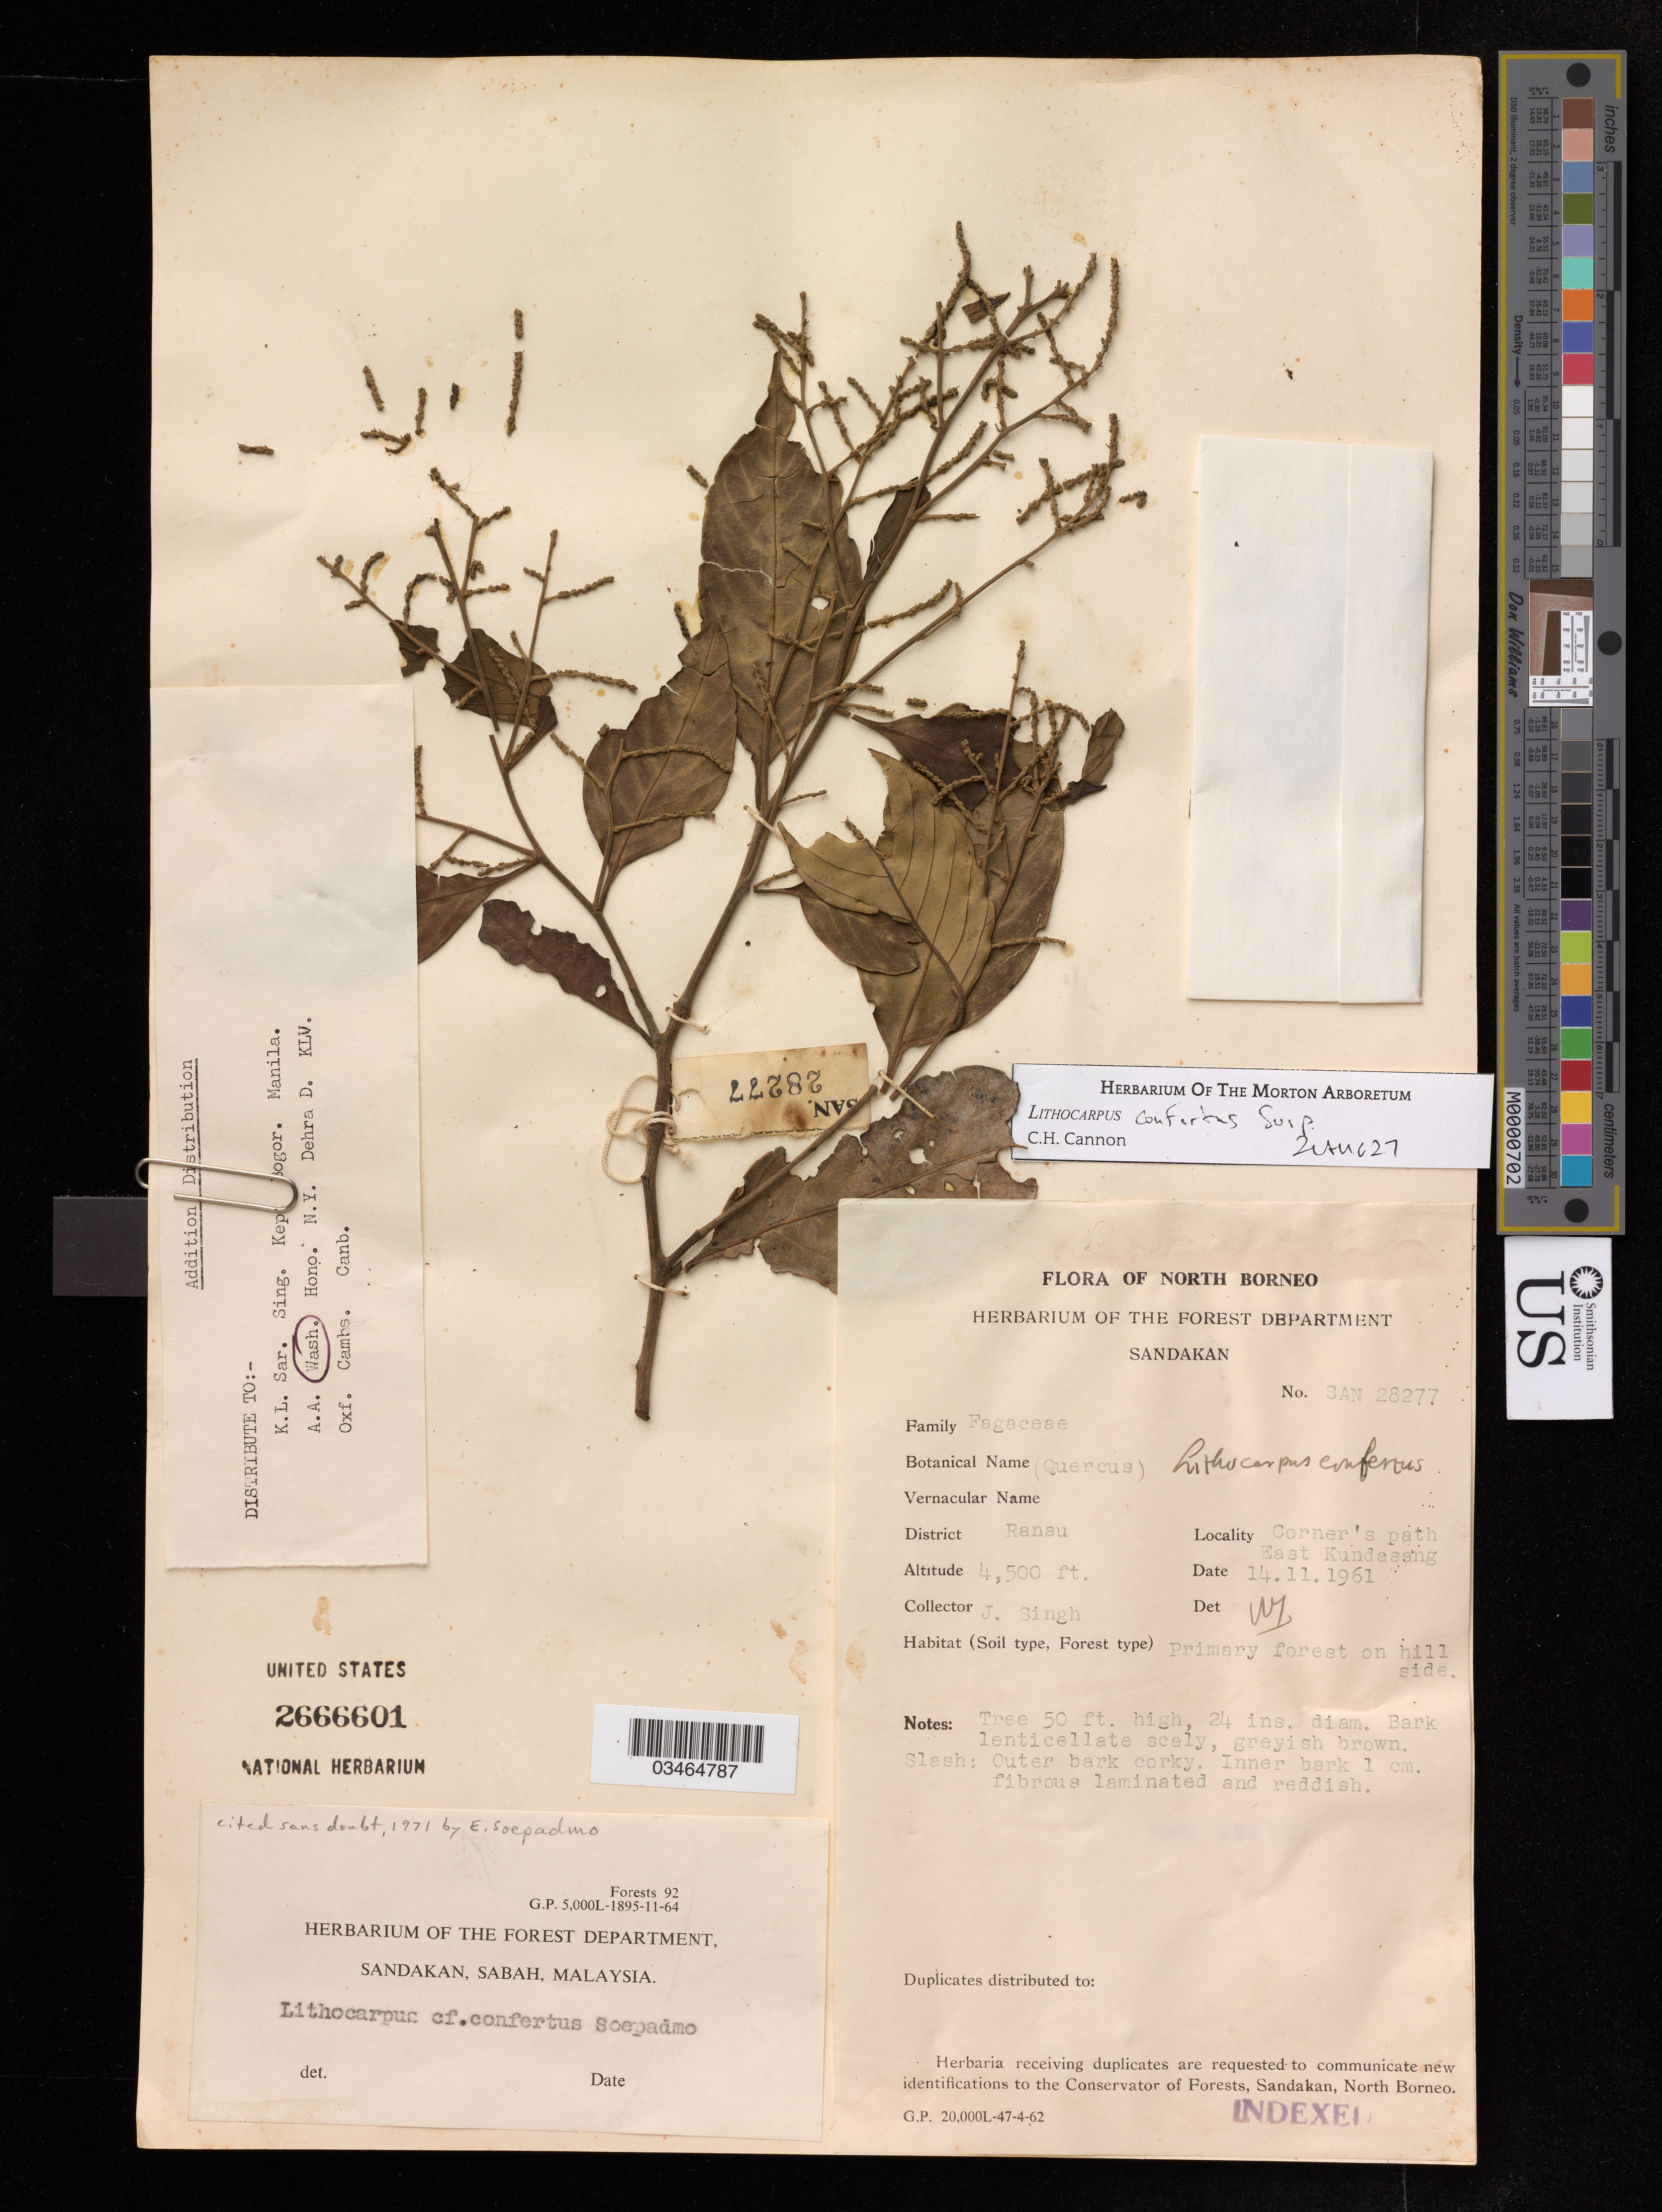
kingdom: Plantae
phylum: Tracheophyta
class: Magnoliopsida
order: Fagales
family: Fagaceae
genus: Lithocarpus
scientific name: Lithocarpus confertus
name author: Soepadmo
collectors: J. Singh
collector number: SAN28277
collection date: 1961-11-14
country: Malaysia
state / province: Sabah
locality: North Borneo, Sandakan, Ranau, Corner's path East Kundasang.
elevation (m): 1372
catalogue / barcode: US 2666601